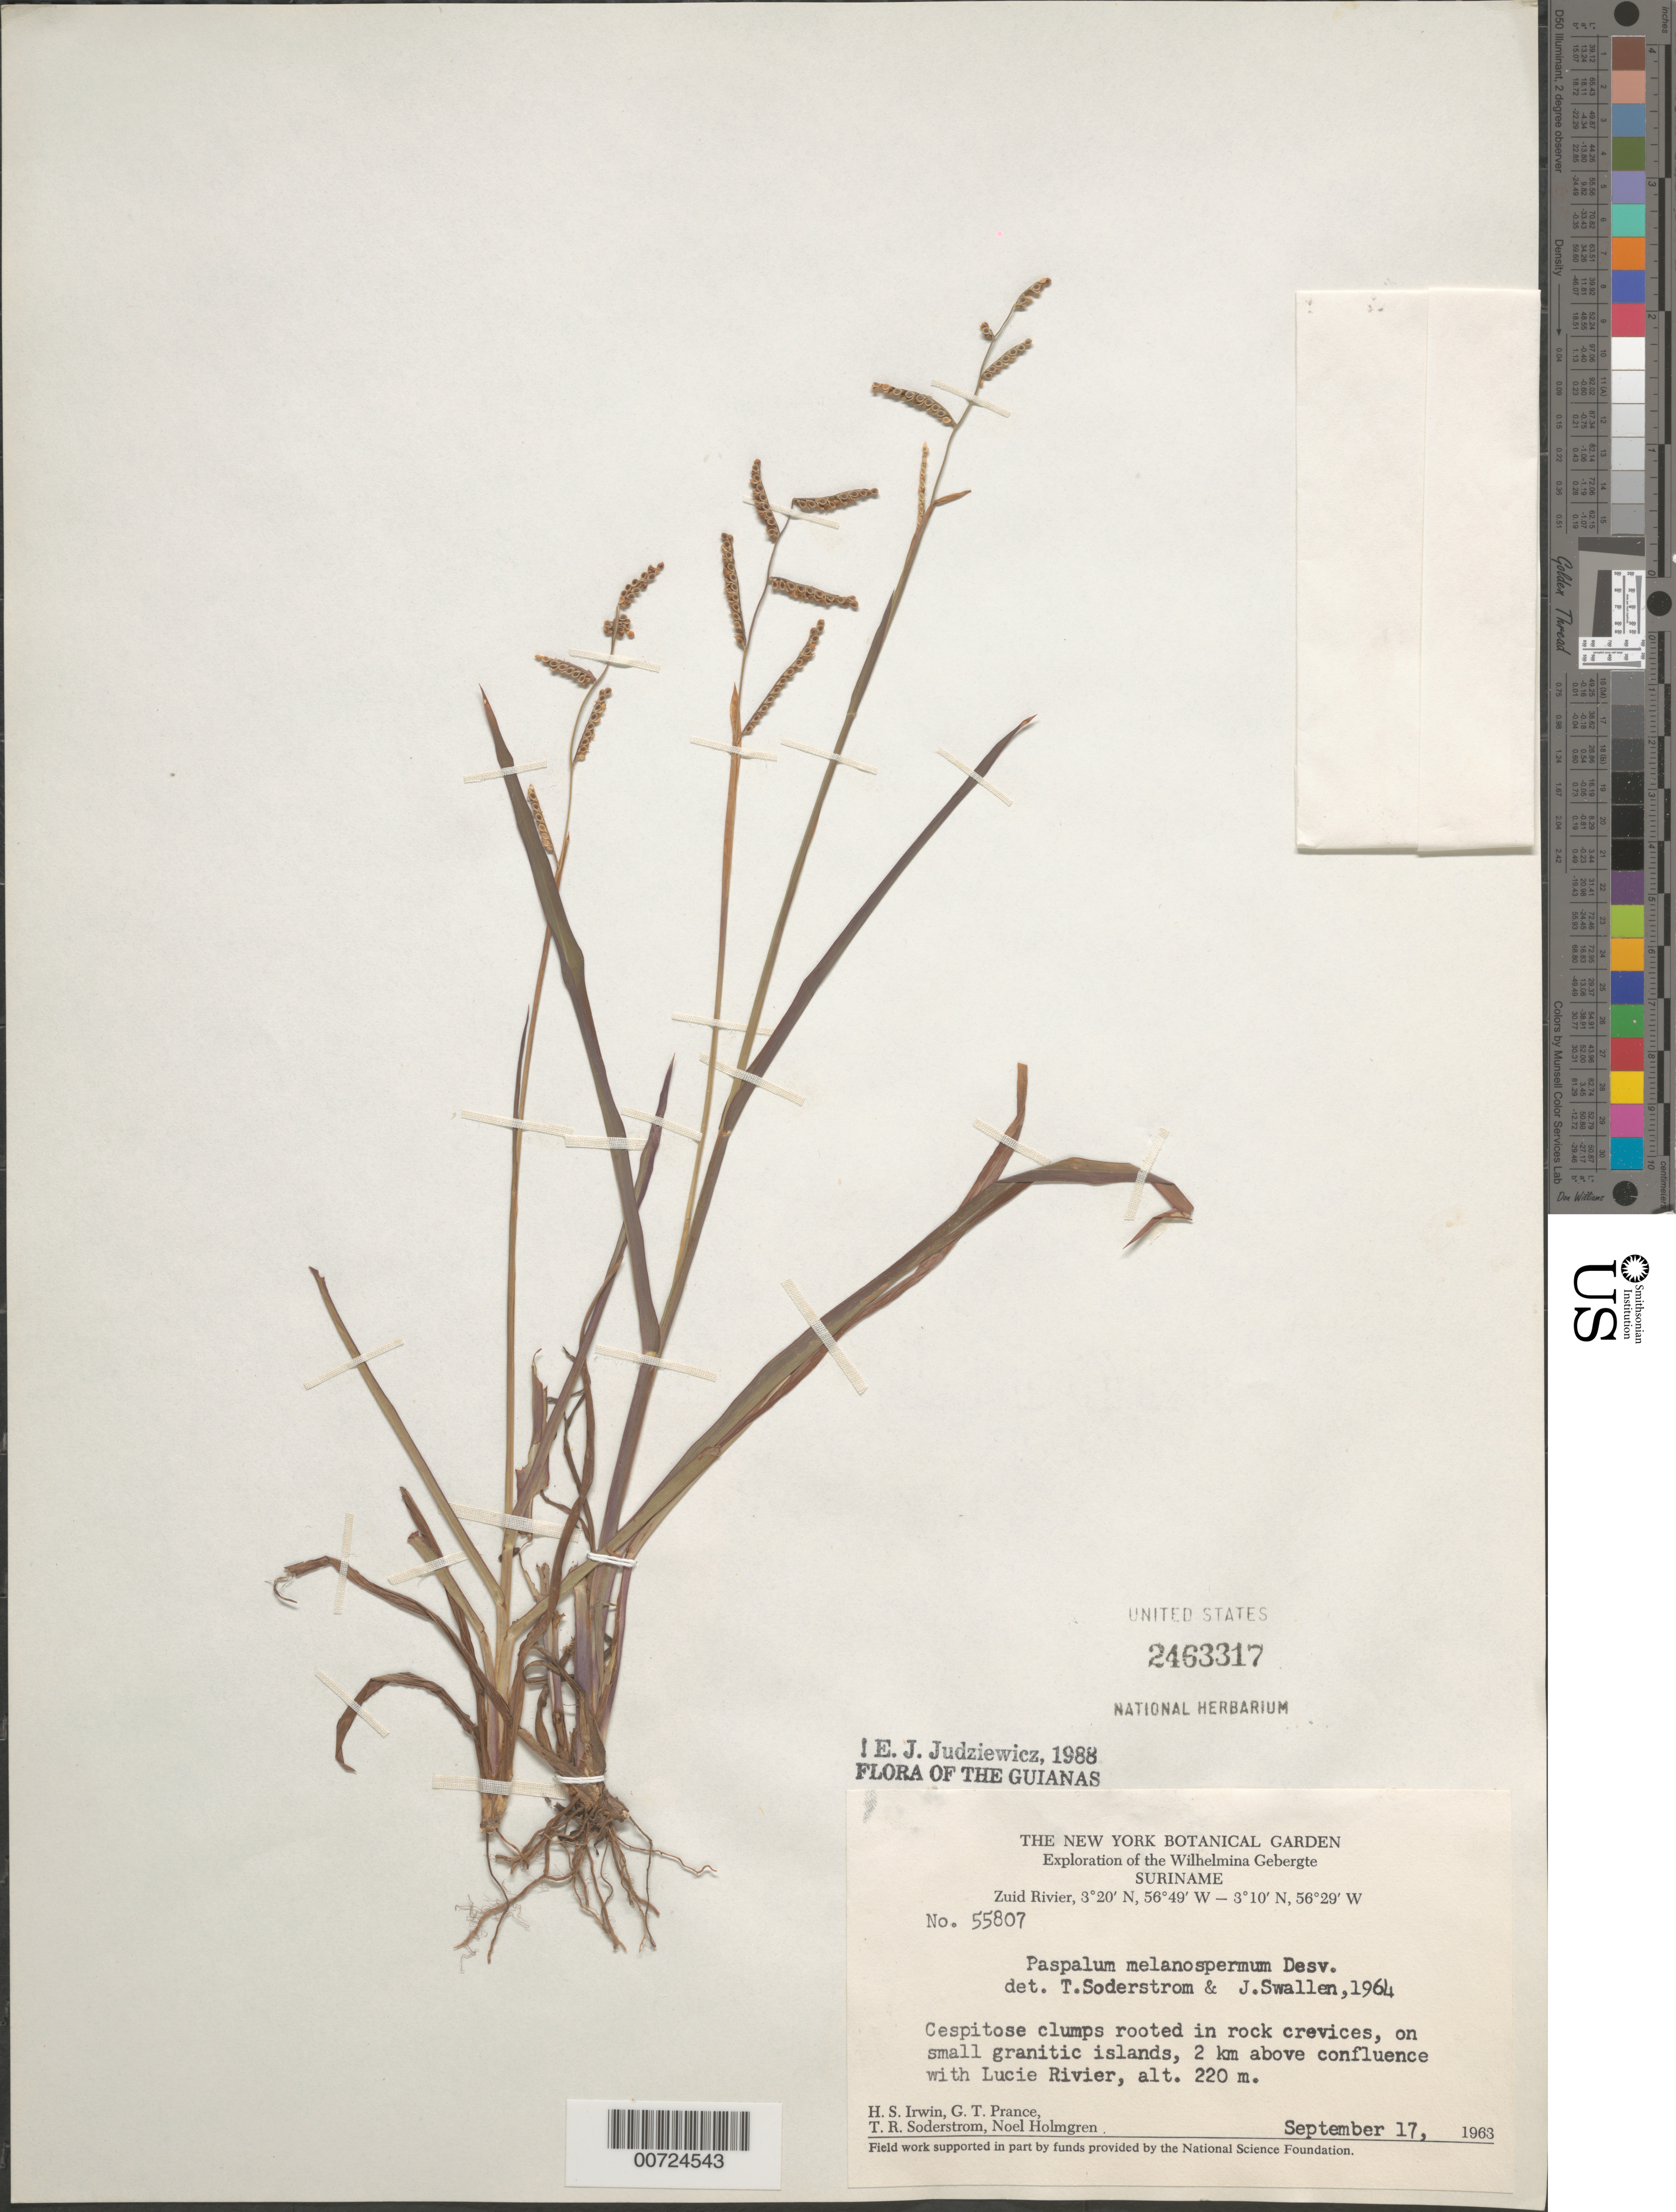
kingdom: Plantae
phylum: Tracheophyta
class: Liliopsida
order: Poales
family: Poaceae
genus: Paspalum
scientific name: Paspalum melanospermum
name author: Desv. ex Poir.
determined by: Judziewicz, E. J.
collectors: H. Irwin, G. T. Prance, T. R. Soderstrom & N. H. Holmgren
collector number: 55807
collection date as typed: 17-Sep-63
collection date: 1963-09-17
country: Suriname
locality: Zuid River, 2 km above confluence with Lucie R., Wilhelmina Gebergte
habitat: Cespitose clumps rooted in rock crevices, on small granitic islands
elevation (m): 220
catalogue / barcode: US 2463317